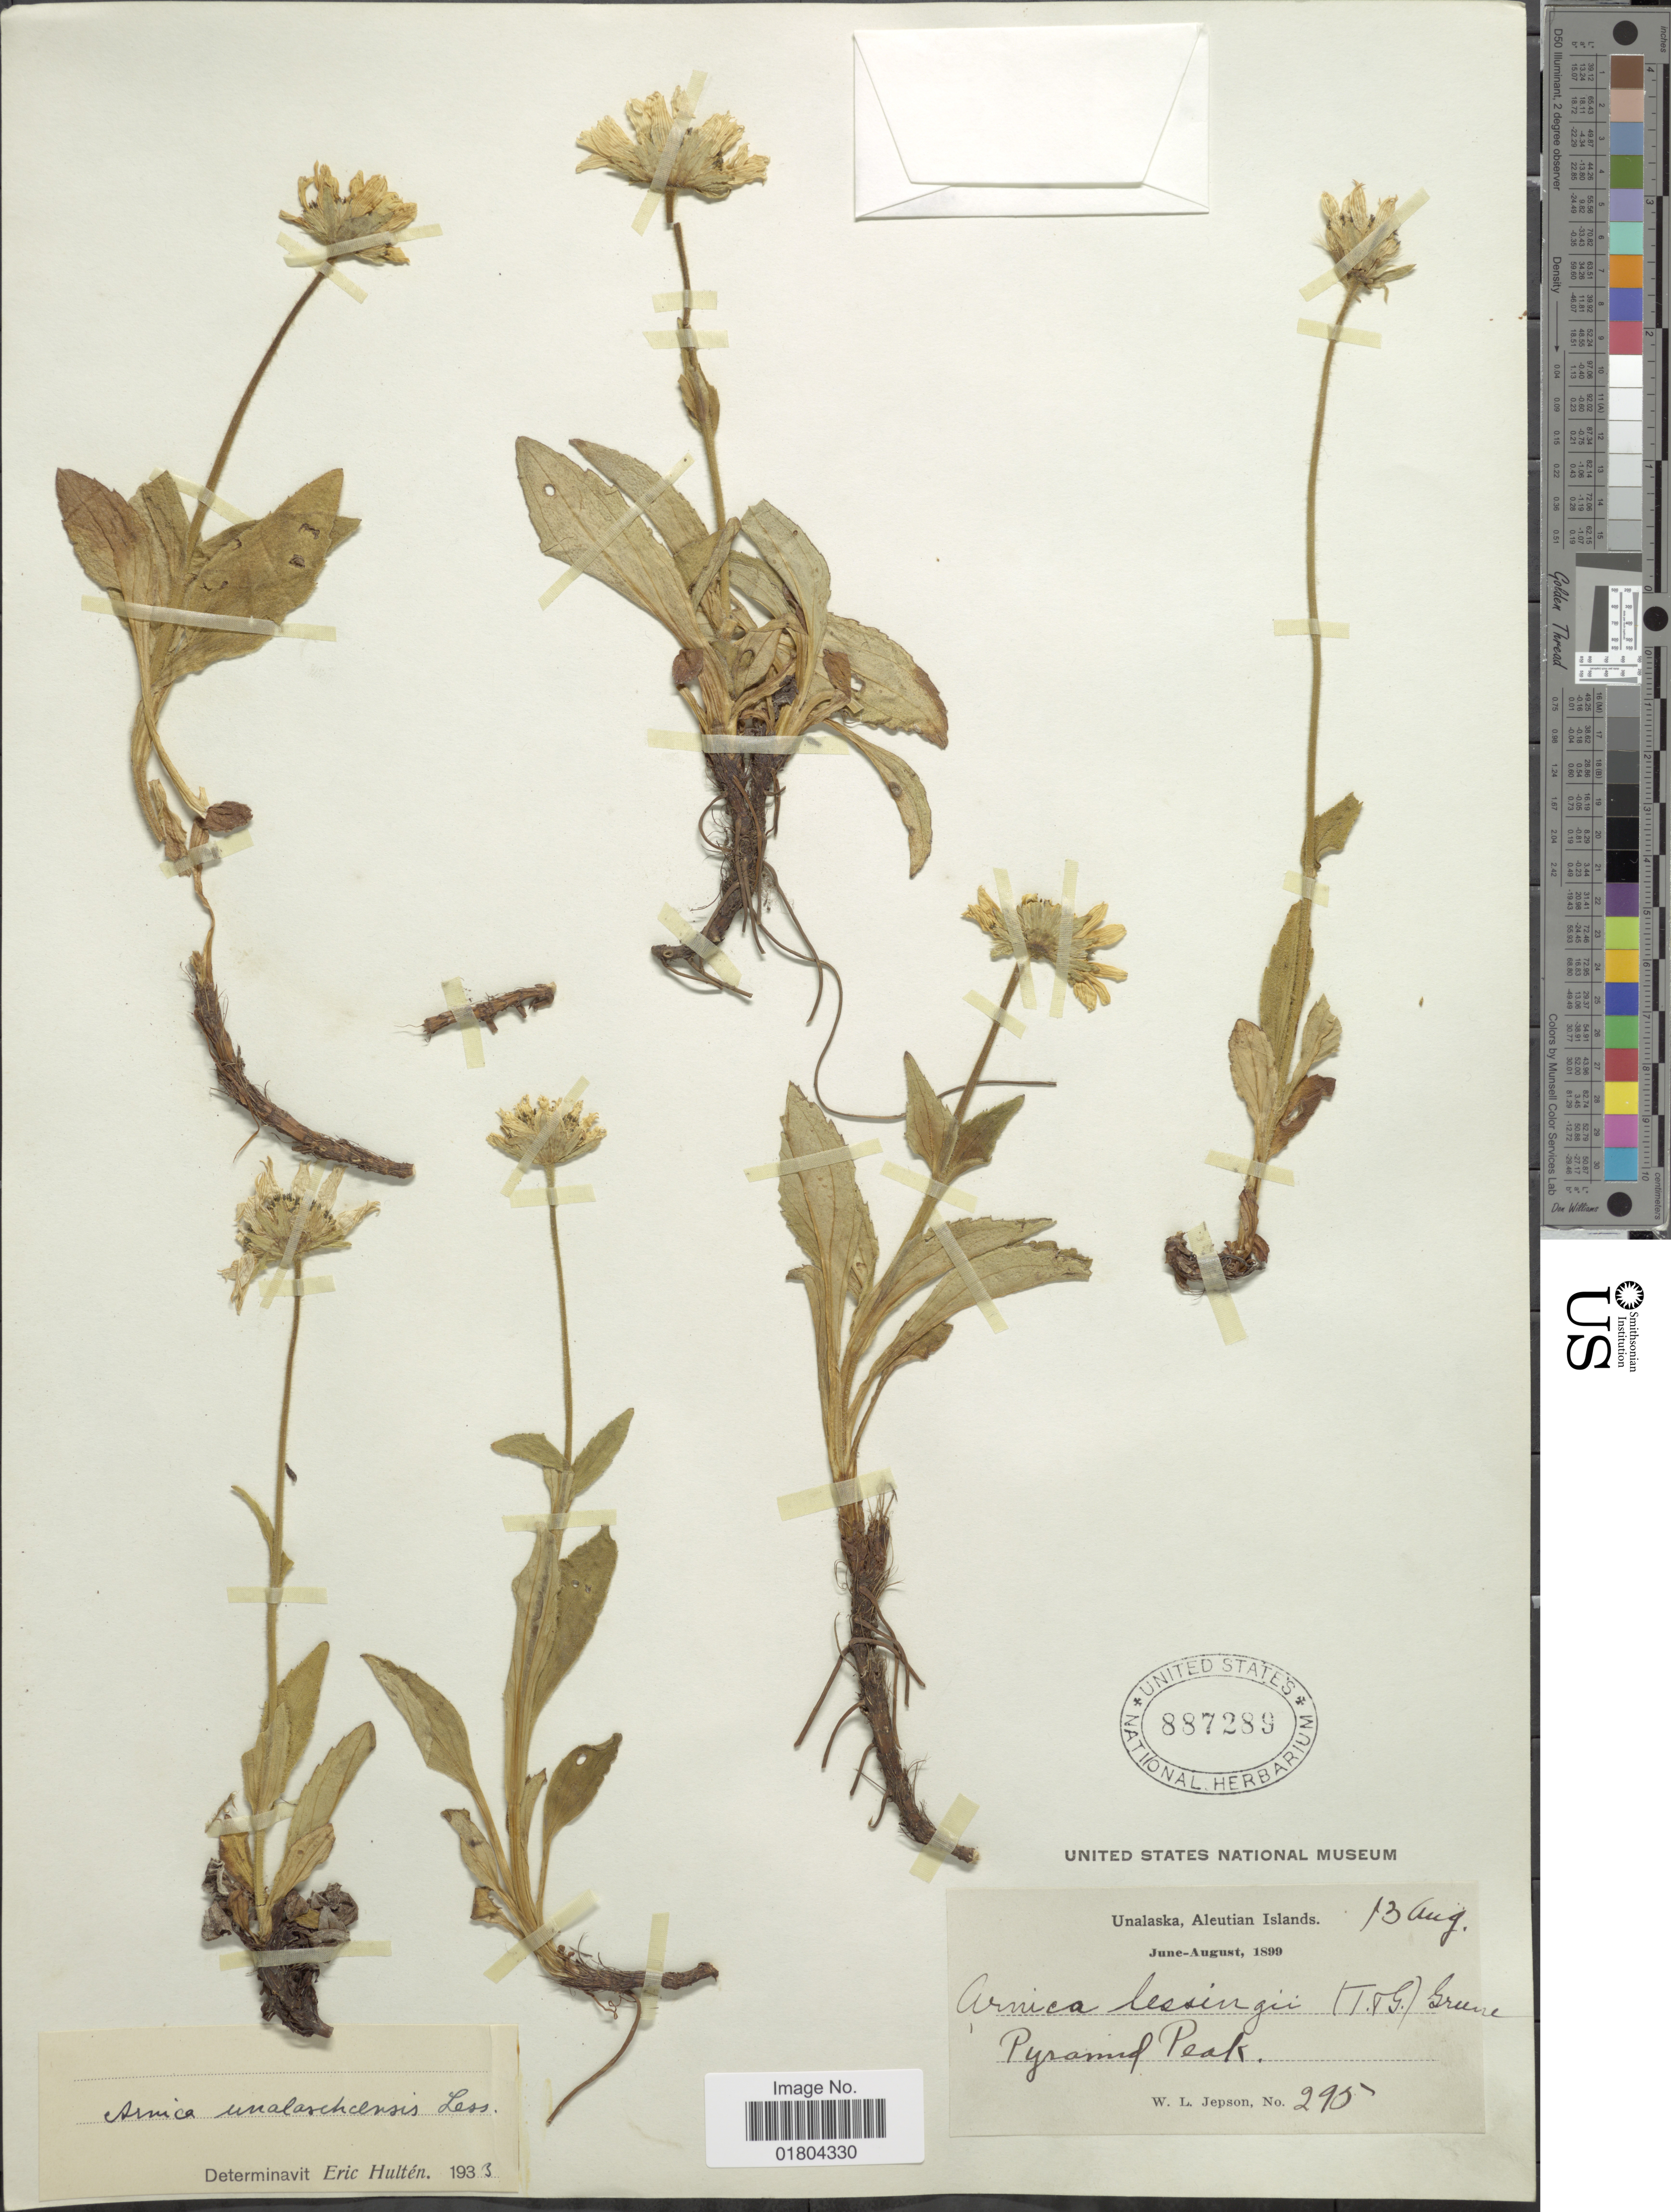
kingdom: Plantae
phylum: Tracheophyta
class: Magnoliopsida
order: Asterales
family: Asteraceae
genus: Arnica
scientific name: Arnica unalashcensis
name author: Less.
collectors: W. L. Jepson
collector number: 295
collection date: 1899-08-13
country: United States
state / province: Alaska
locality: Unalska, Aleutian Islands, Pyramid Peak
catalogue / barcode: US 887289